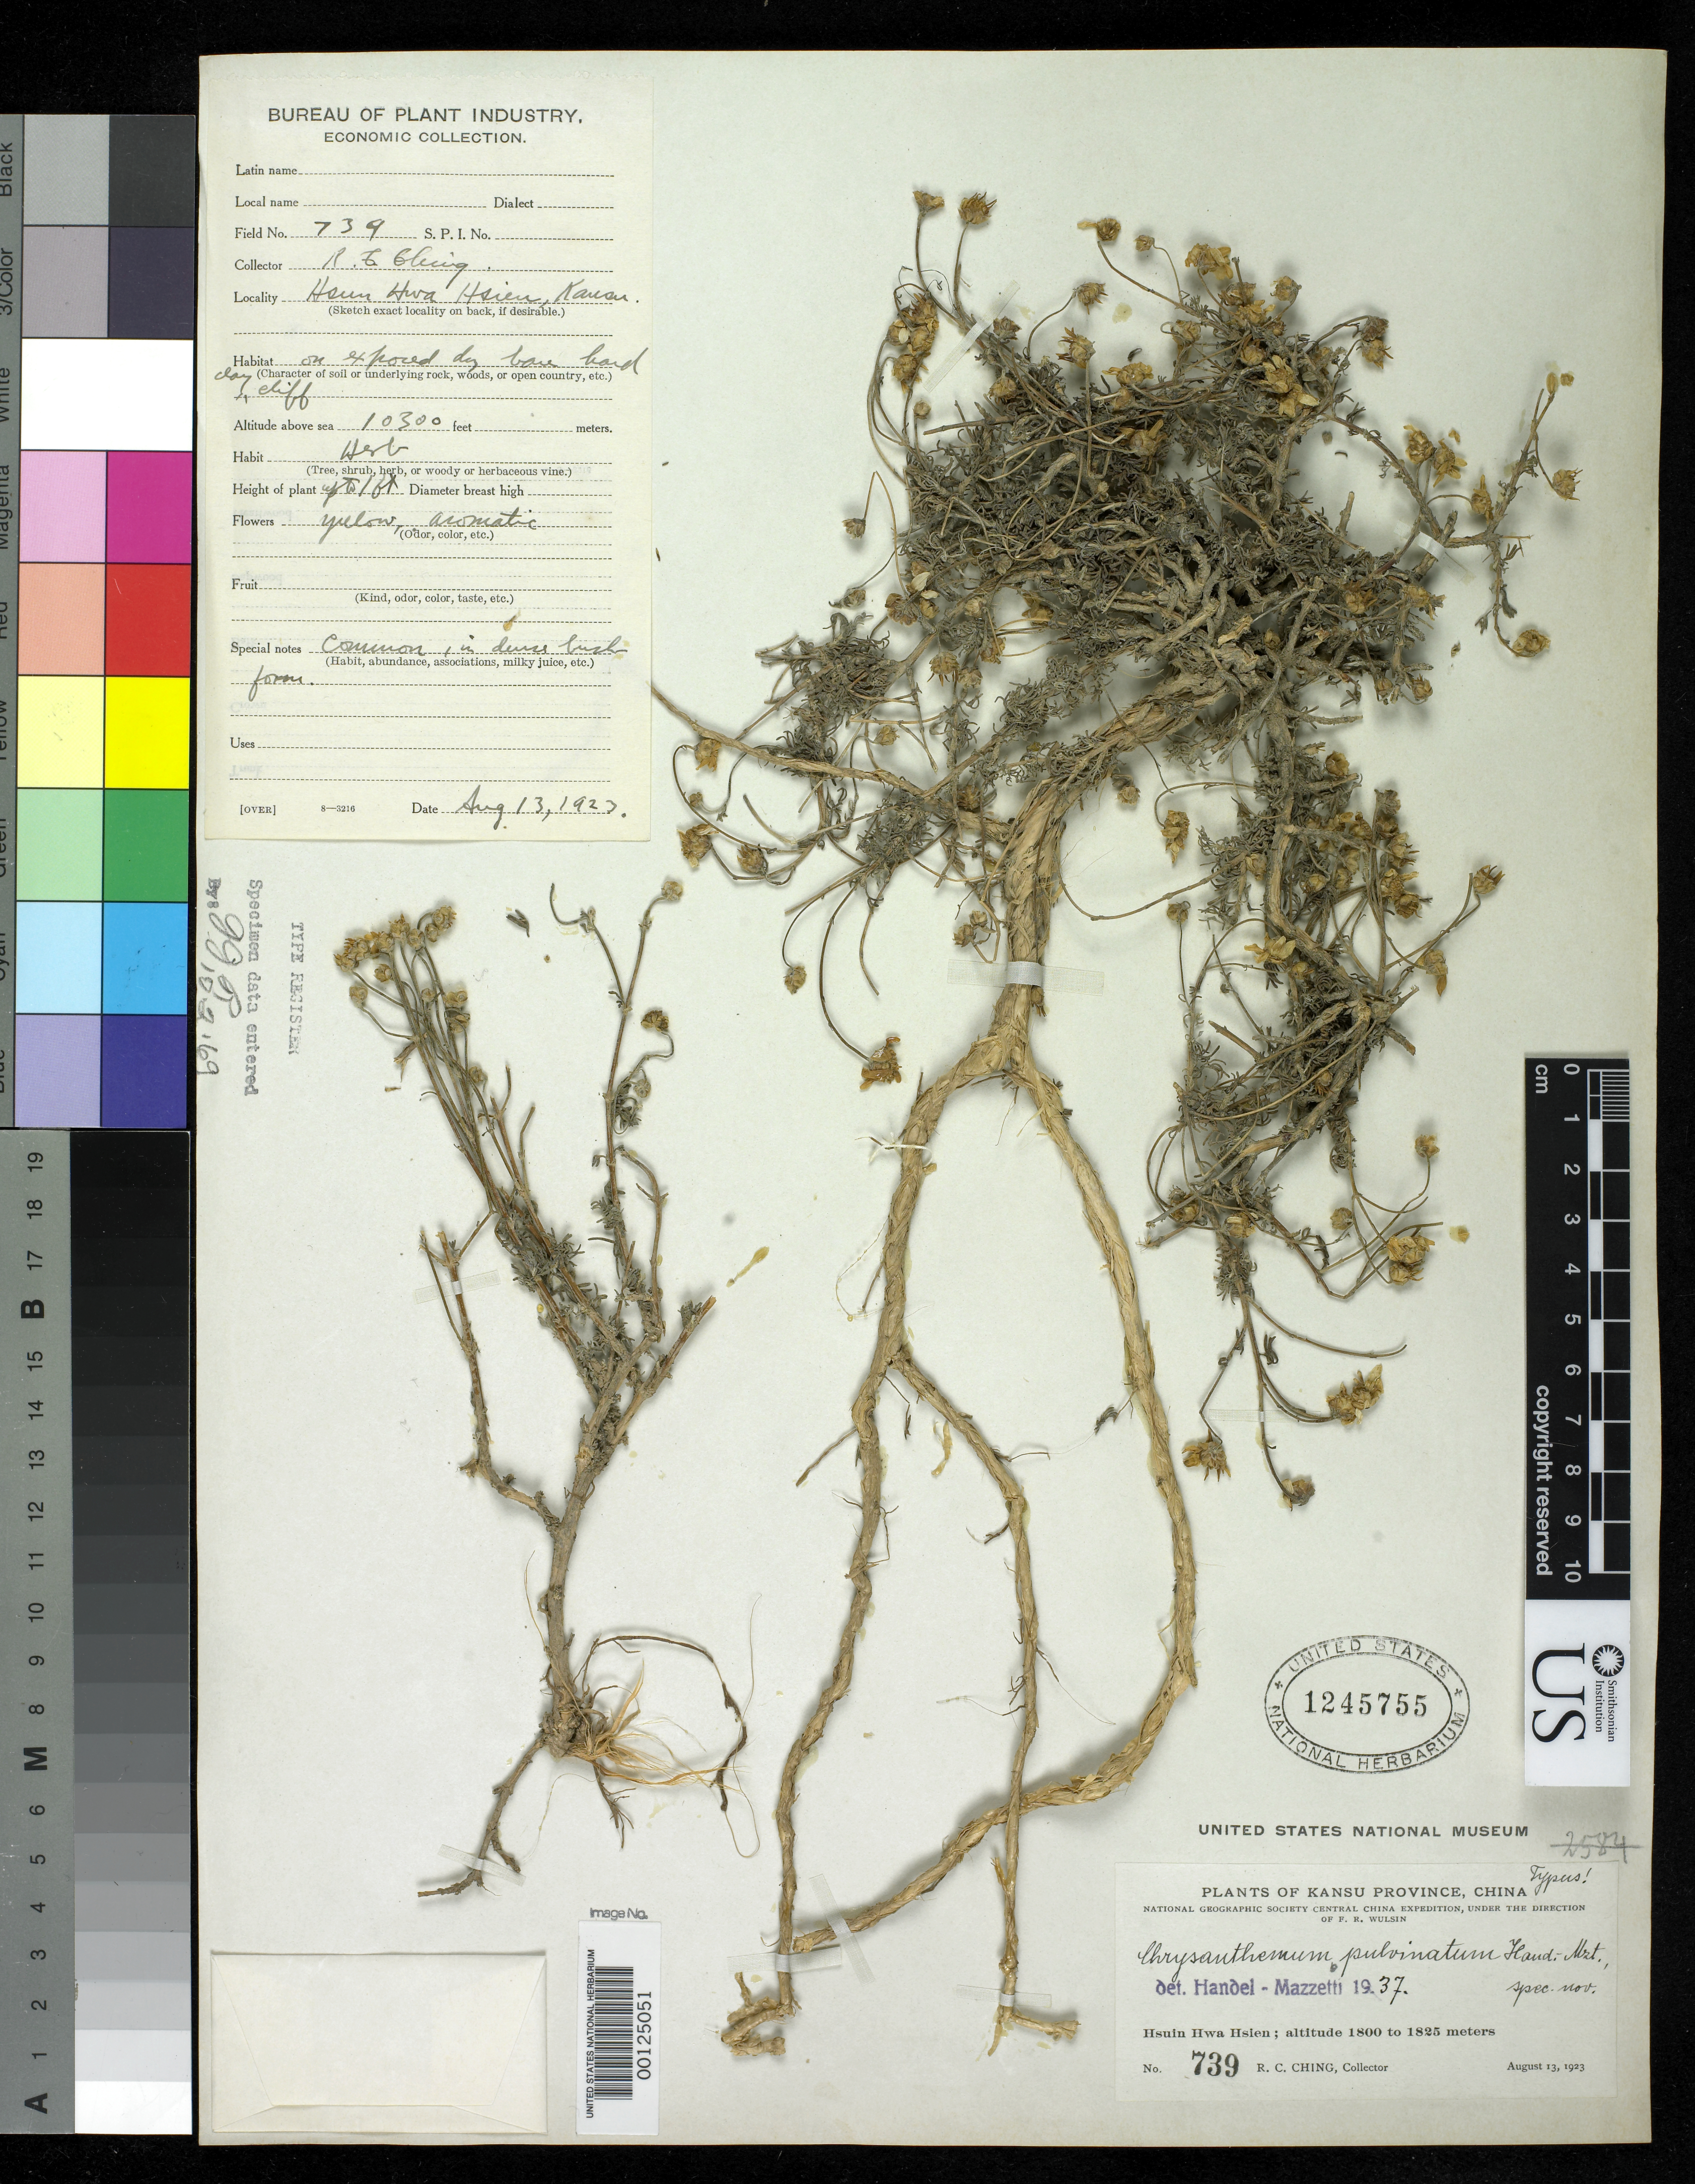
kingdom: Plantae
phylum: Tracheophyta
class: Magnoliopsida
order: Asterales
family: Asteraceae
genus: Chrysanthemum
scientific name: Chrysanthemum pulvinatum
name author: Hand.-Mazz.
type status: Holotype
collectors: R. C. Ching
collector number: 739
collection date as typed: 13 Aug 1923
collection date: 1923-08-13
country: China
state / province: Gansu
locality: Hsuin Hwa Hsien.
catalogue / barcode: US 1245755